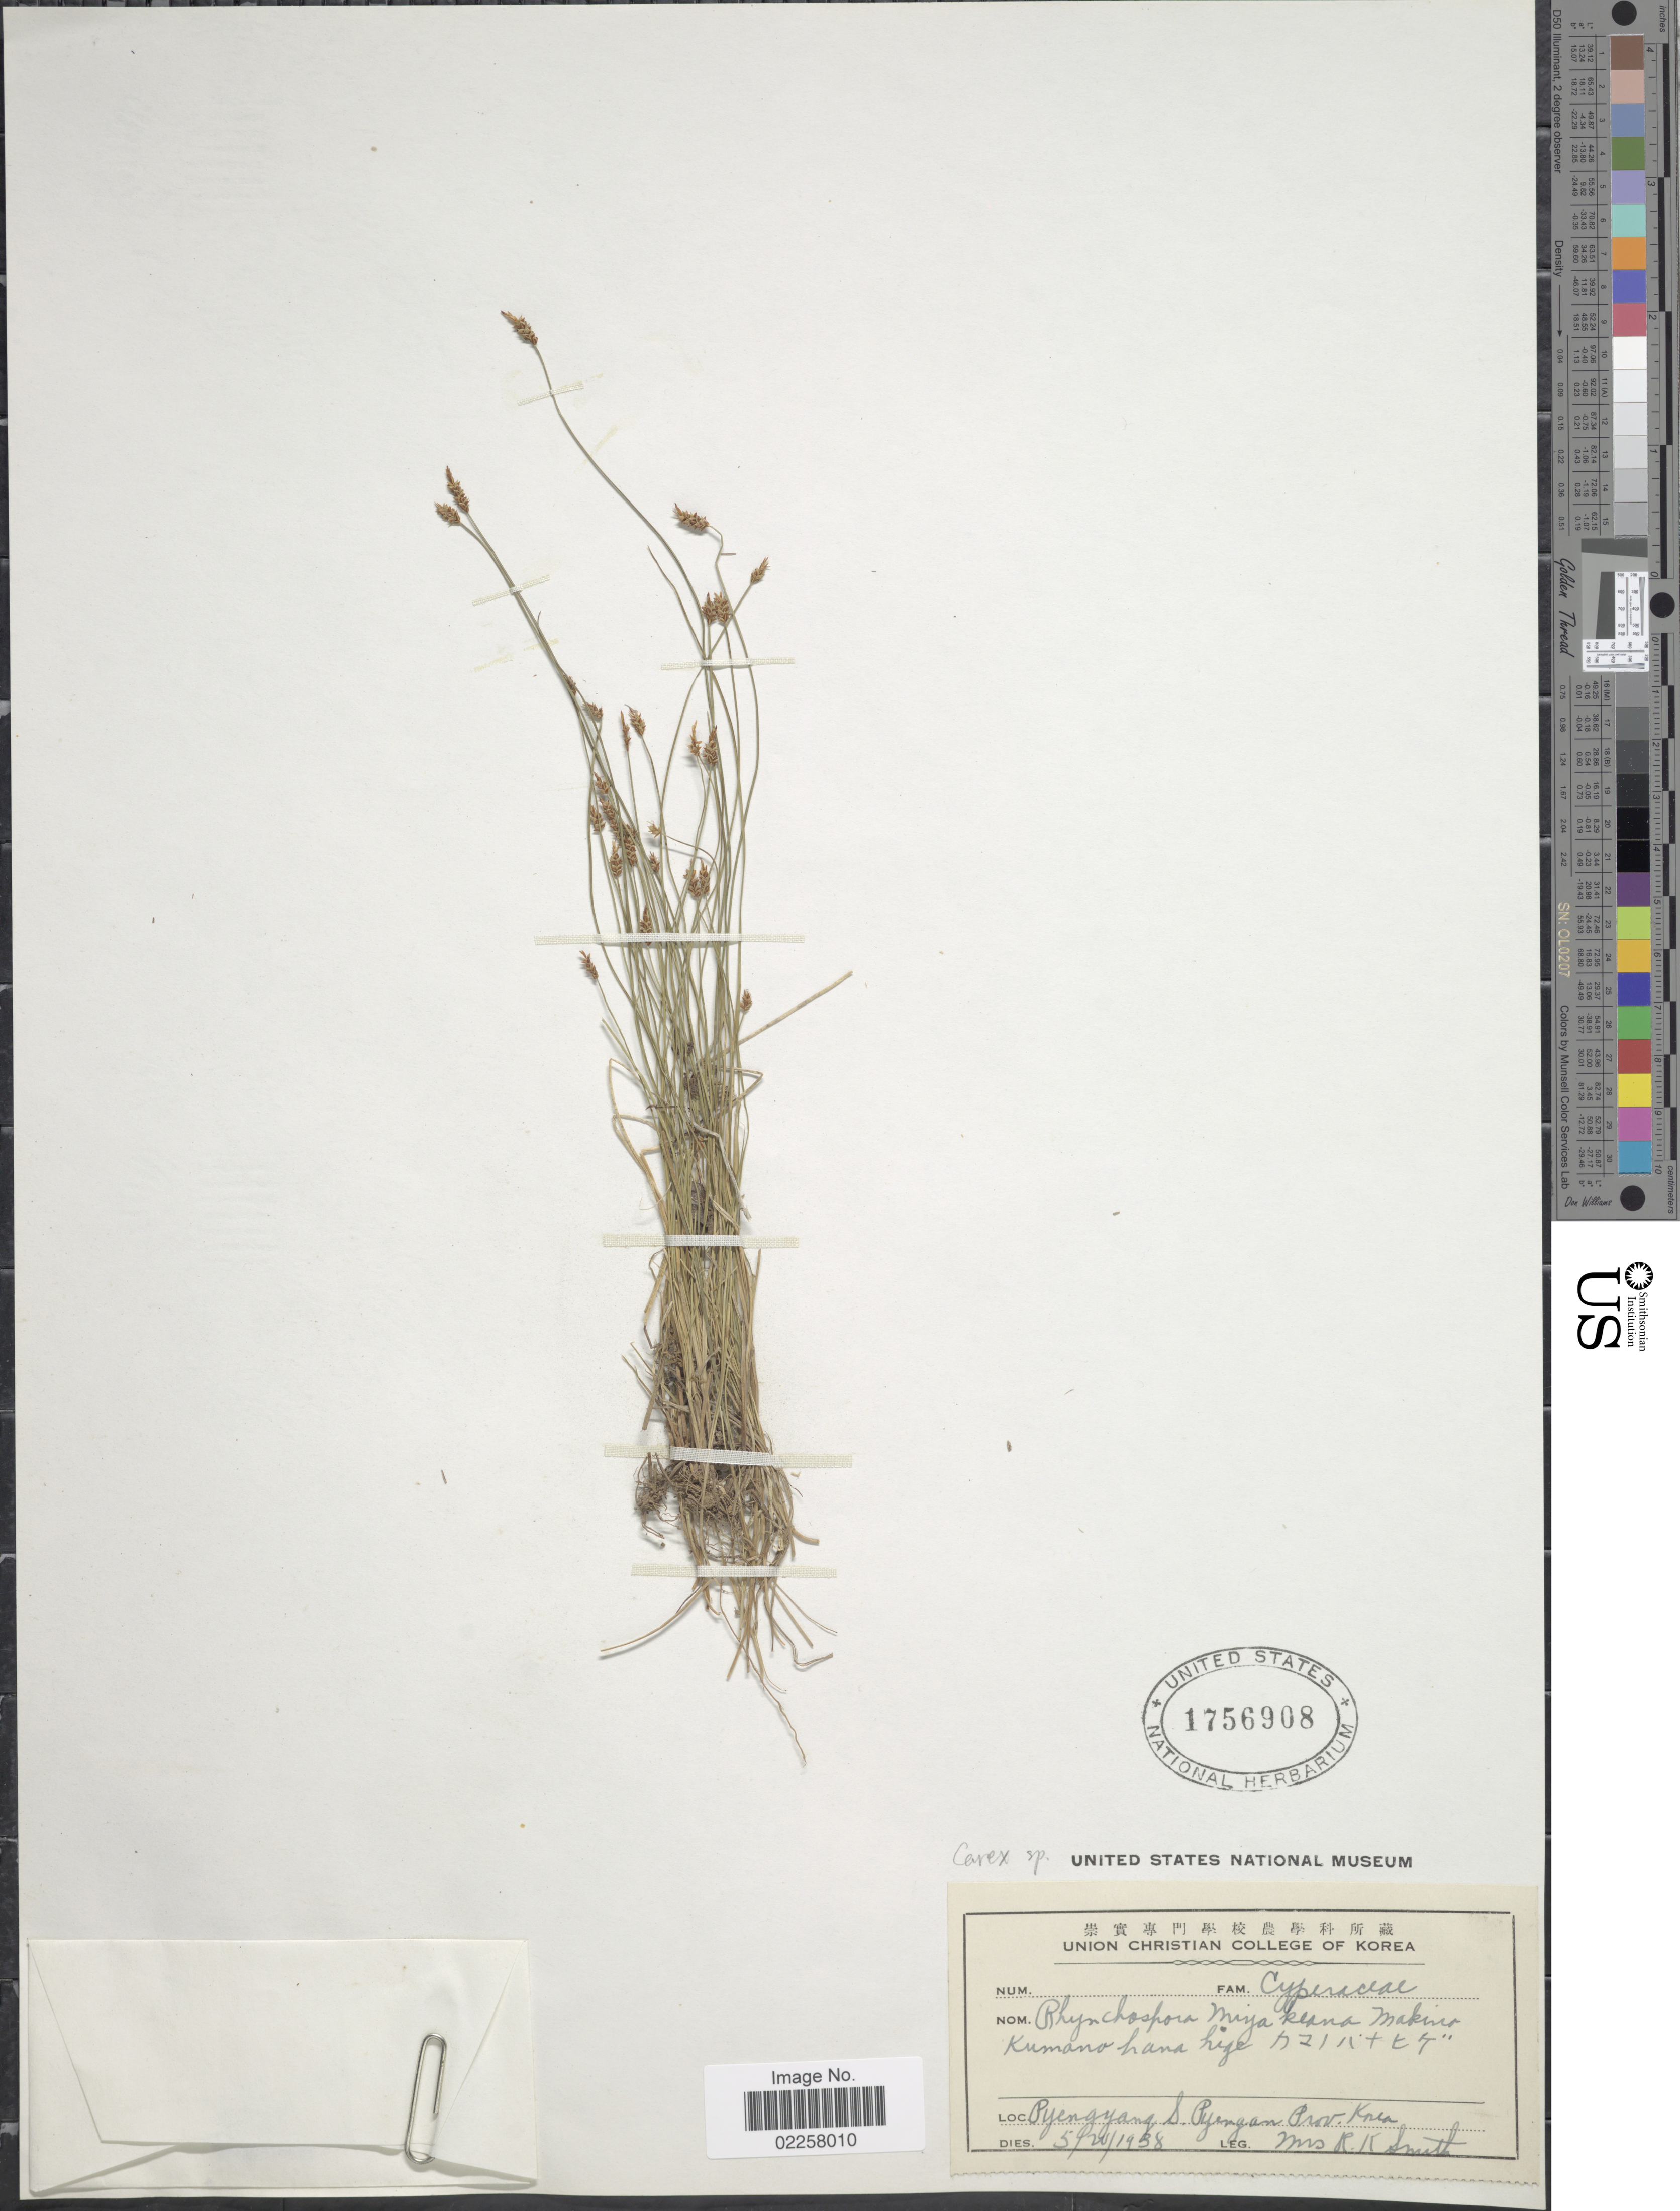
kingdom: Plantae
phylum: Tracheophyta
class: Liliopsida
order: Poales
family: Cyperaceae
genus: Rhynchospora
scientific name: Rhynchospora faberi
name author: C.B. Clarke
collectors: R. Smith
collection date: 1938-05-20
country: North Korea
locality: Pyongyang S. Pyengan Prov.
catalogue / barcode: US 1756908